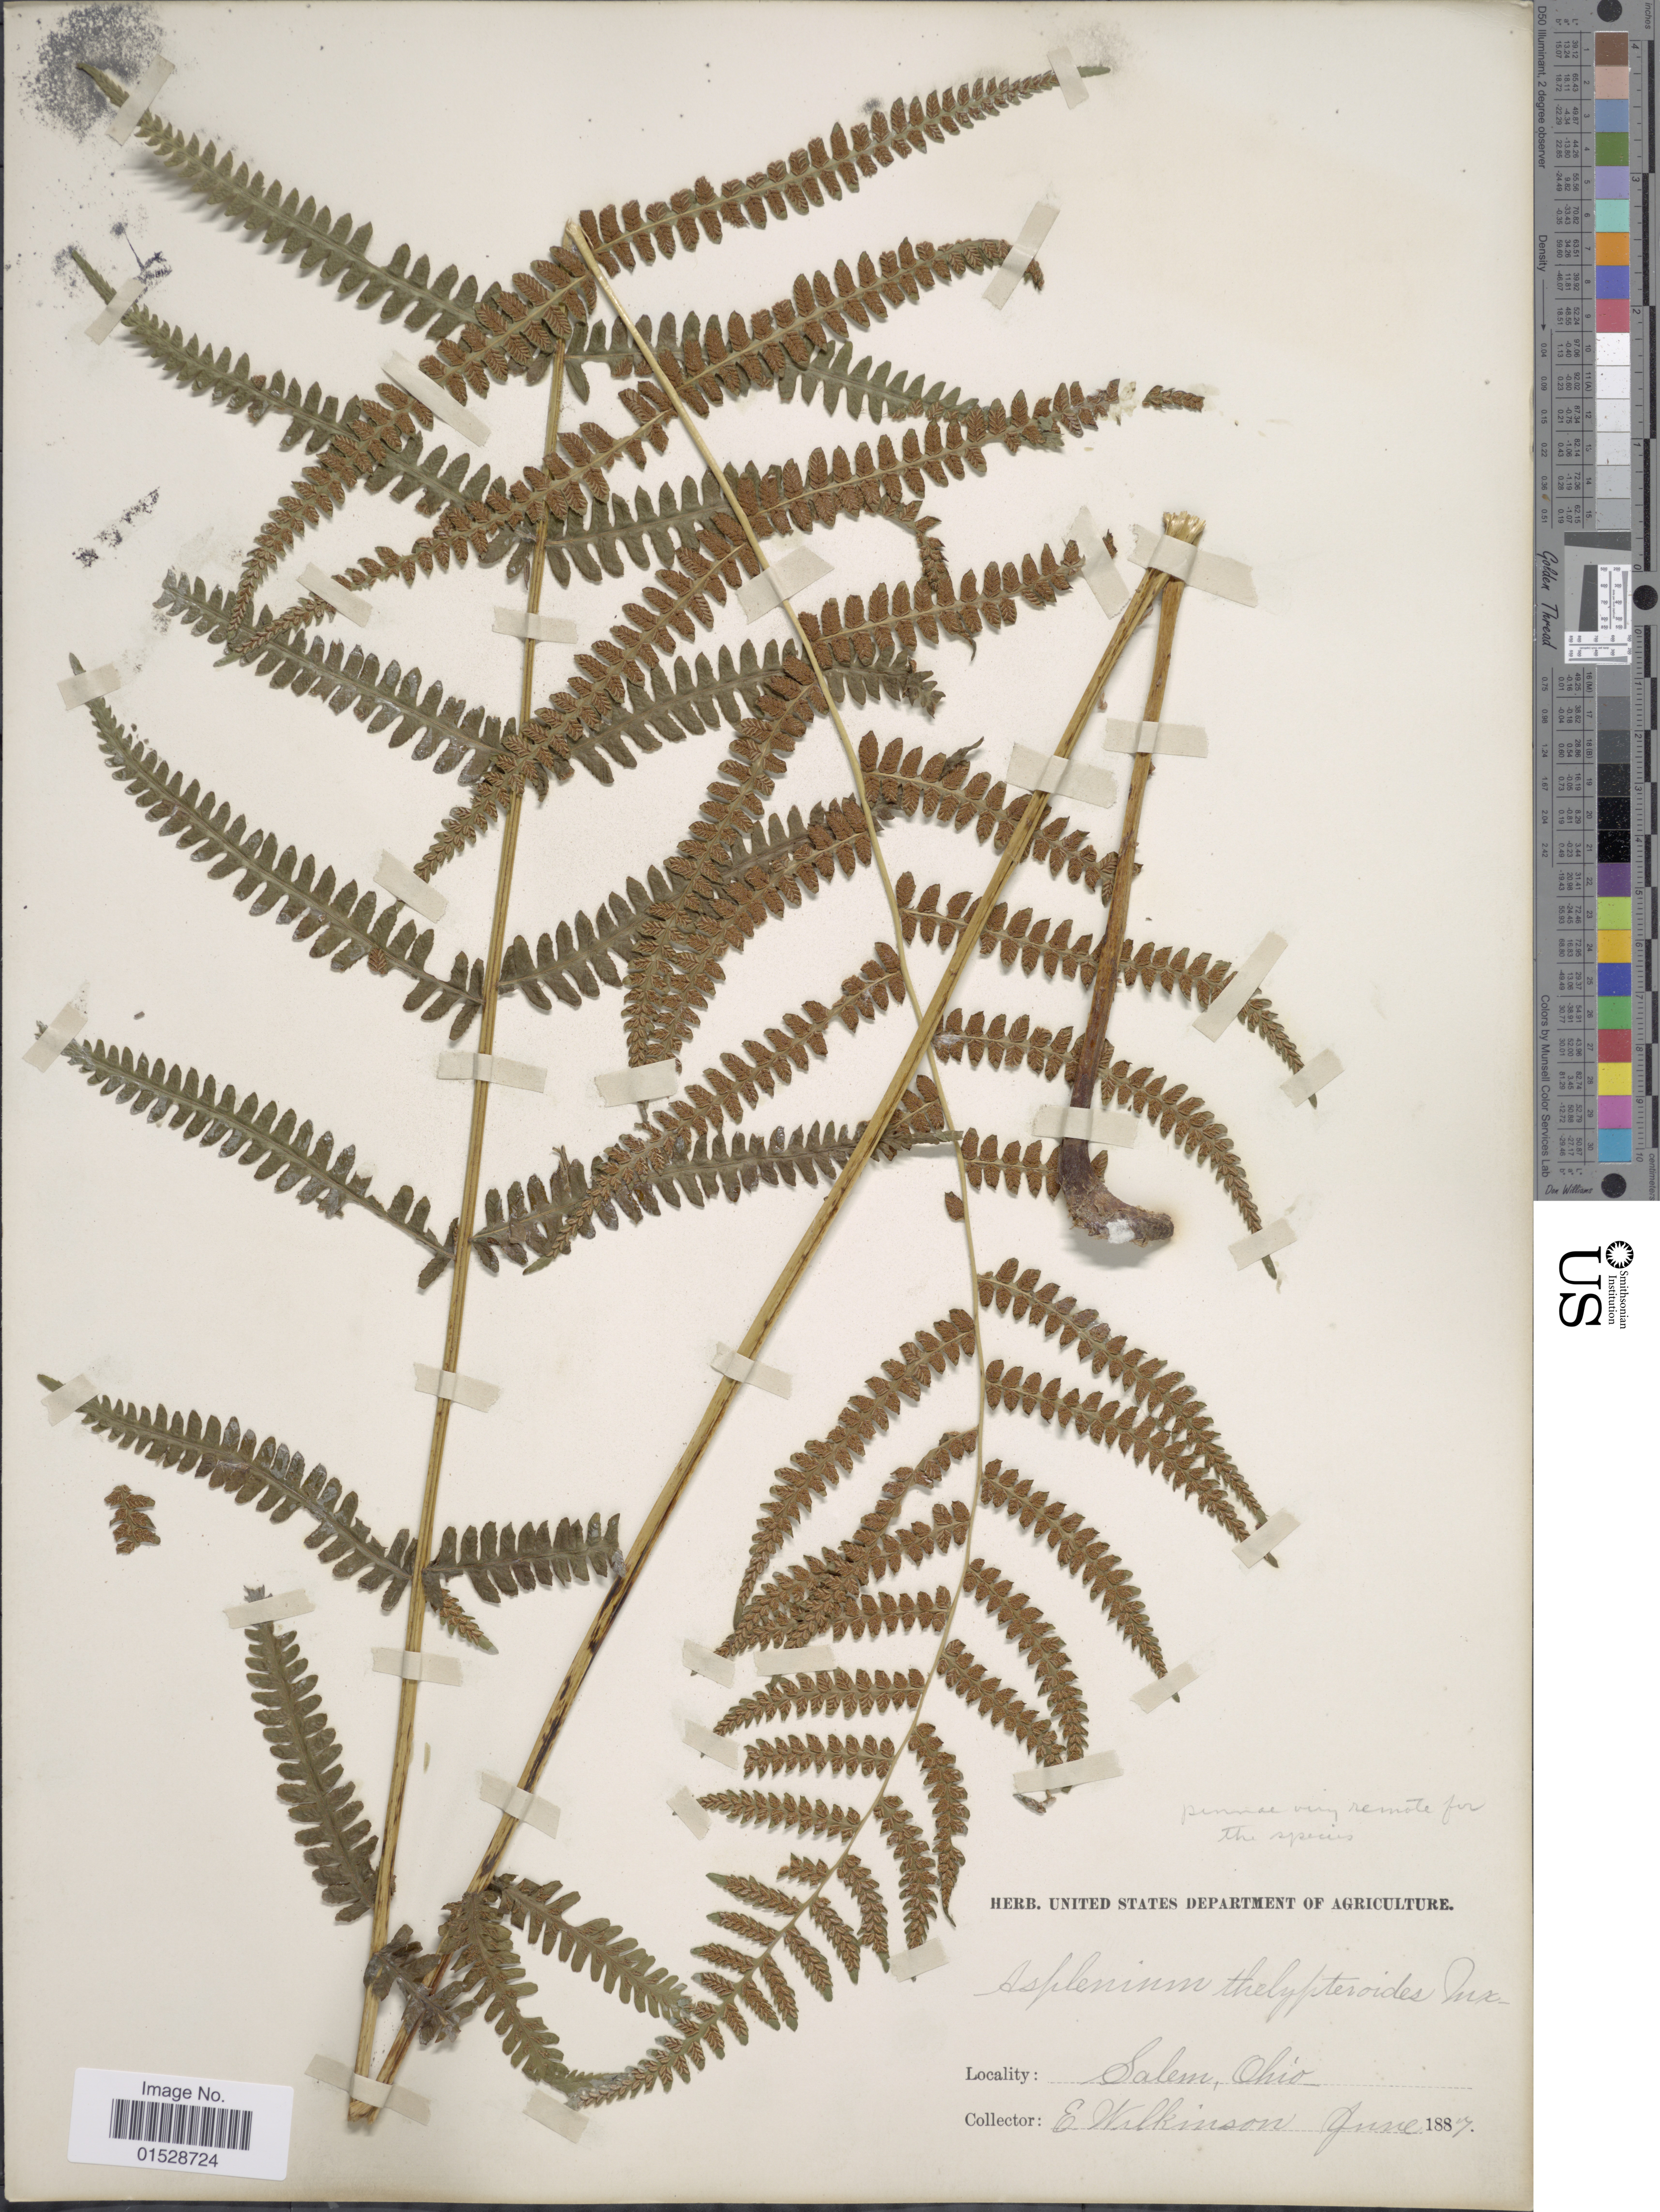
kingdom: Plantae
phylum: Tracheophyta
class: Polypodiopsida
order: Polypodiales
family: Athyriaceae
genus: Deparia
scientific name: Deparia acrostichoides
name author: (Sw.) M. Kato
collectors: E. Wilkinson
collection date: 1887-06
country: United States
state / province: Ohio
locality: Salem, Ohio